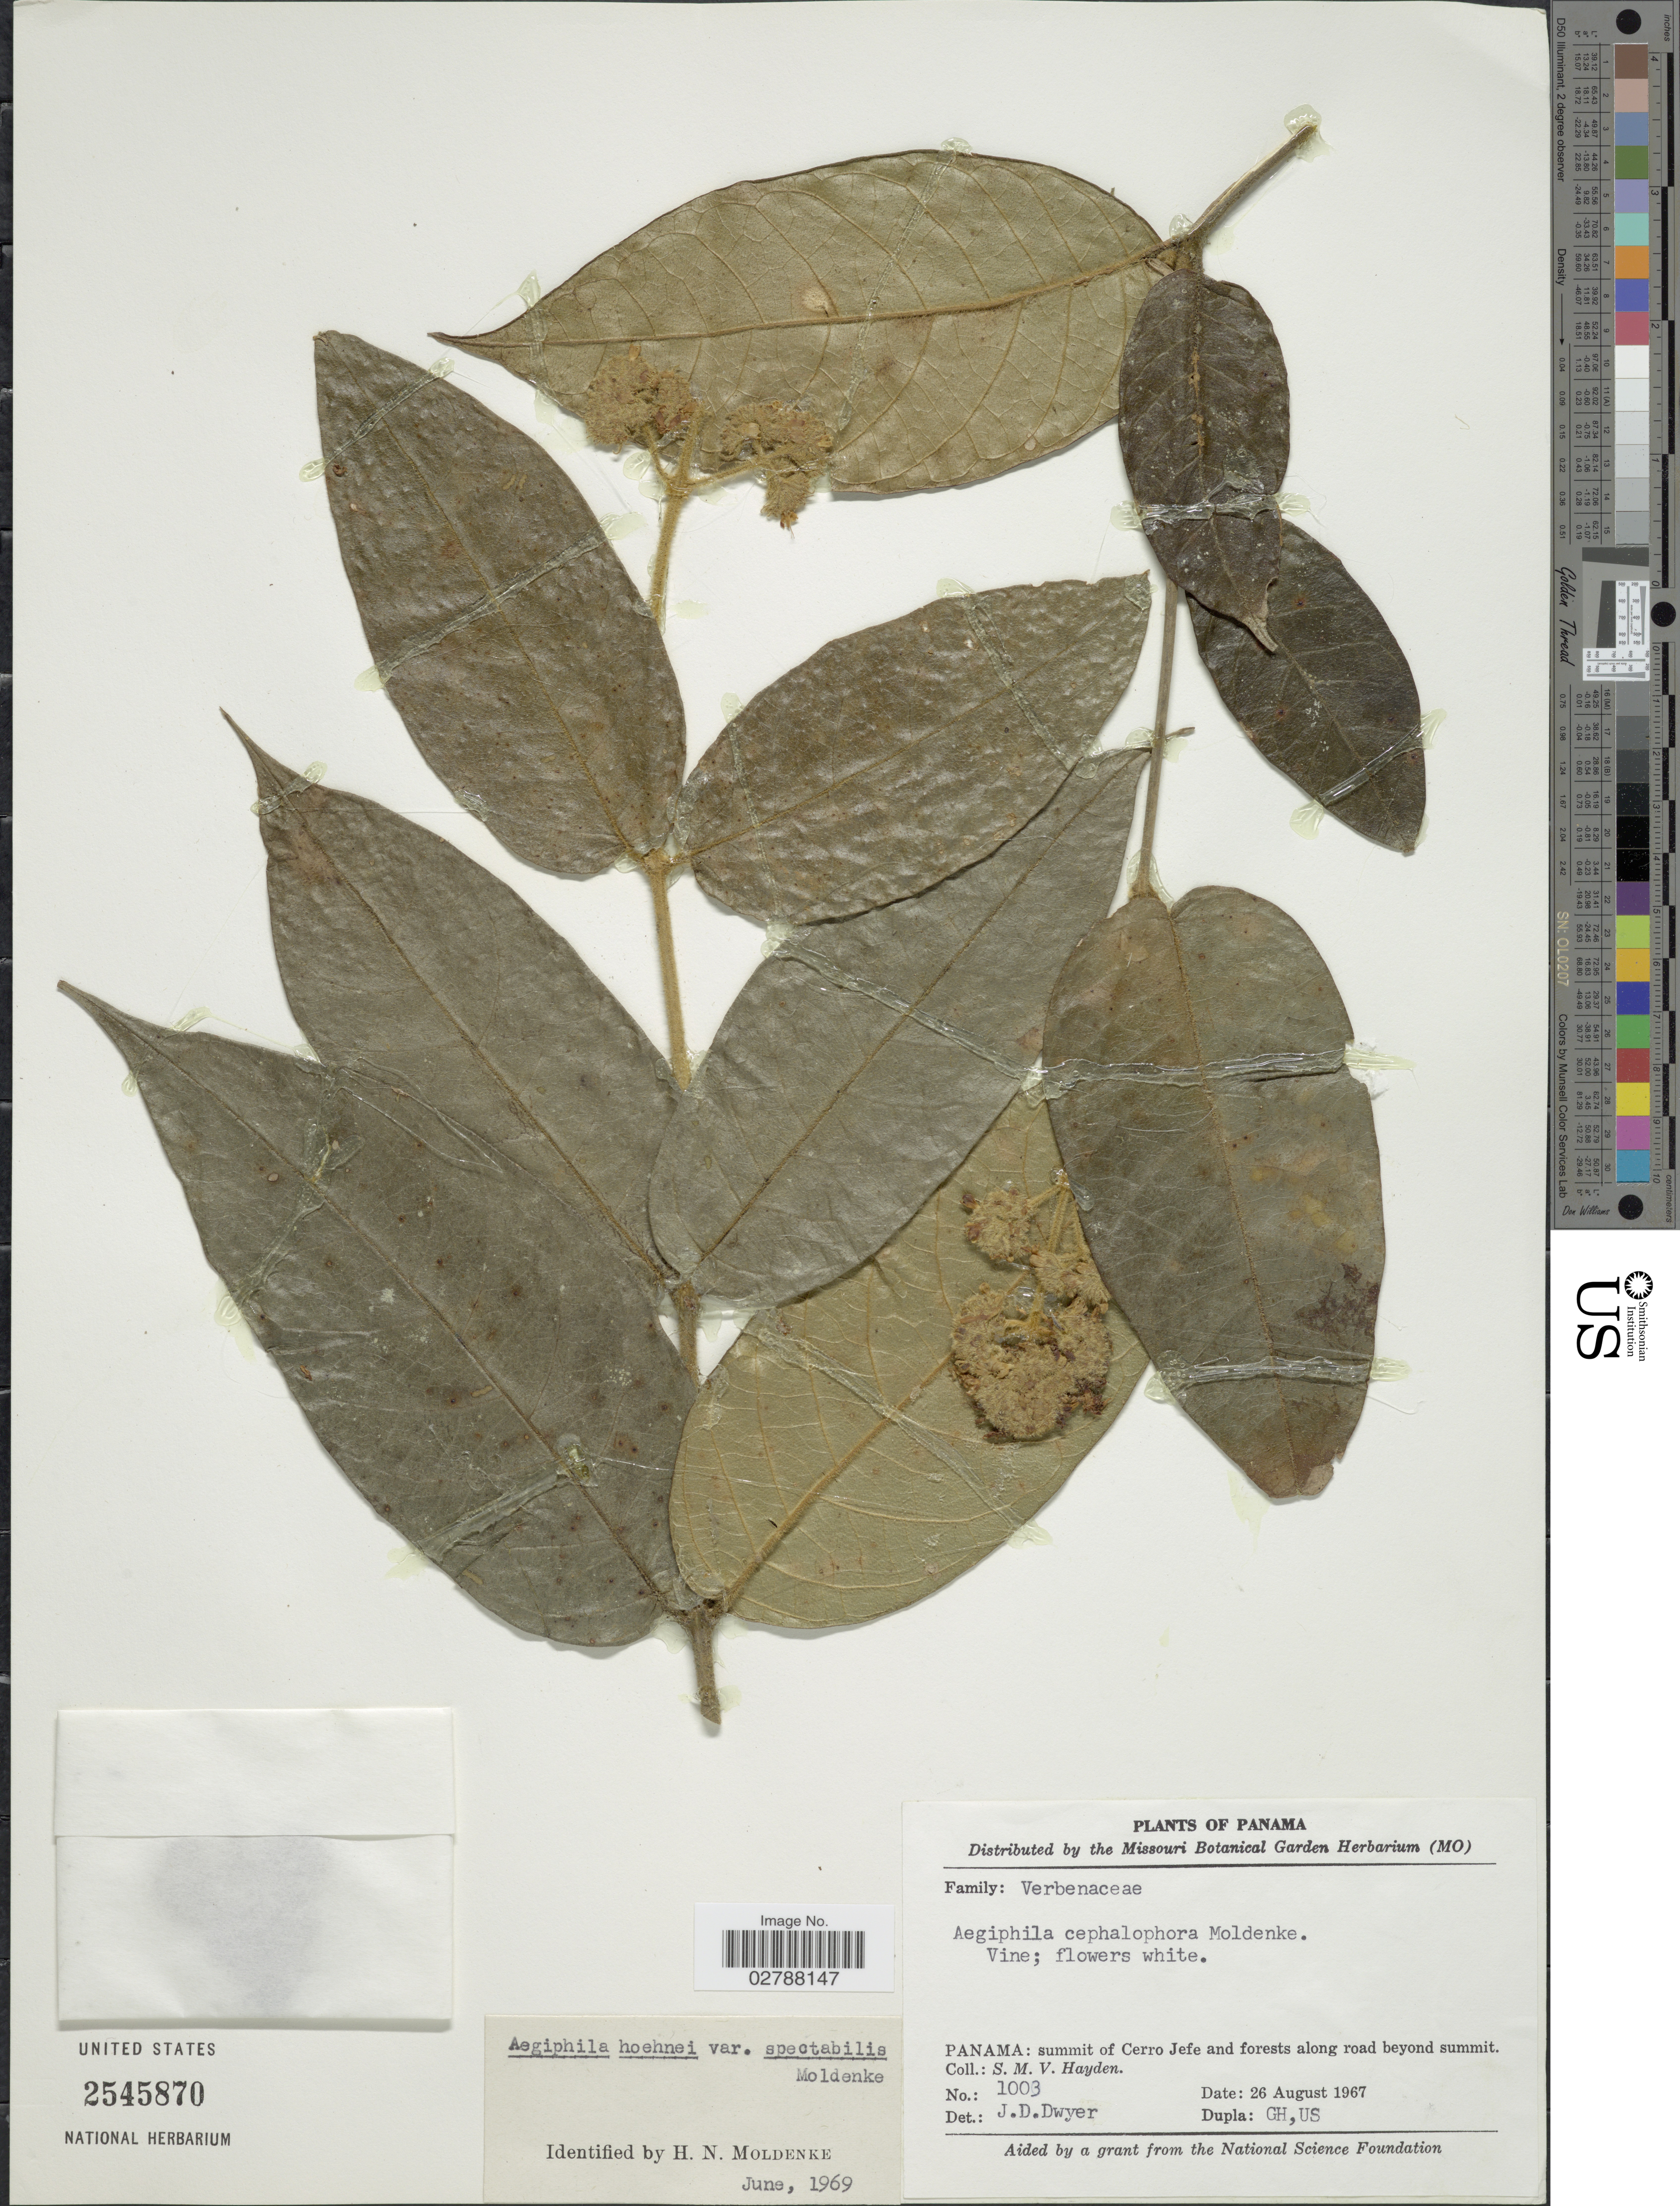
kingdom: Plantae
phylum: Tracheophyta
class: Magnoliopsida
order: Lamiales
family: Lamiaceae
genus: Aegiphila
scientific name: Aegiphila hoehnei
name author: Moldenke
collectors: S. M. Hayden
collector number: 1003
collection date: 1967-08-26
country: Panama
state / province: Panamá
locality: Summit of Cerro Jefe and forests along road beyond summit.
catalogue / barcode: US 2545870